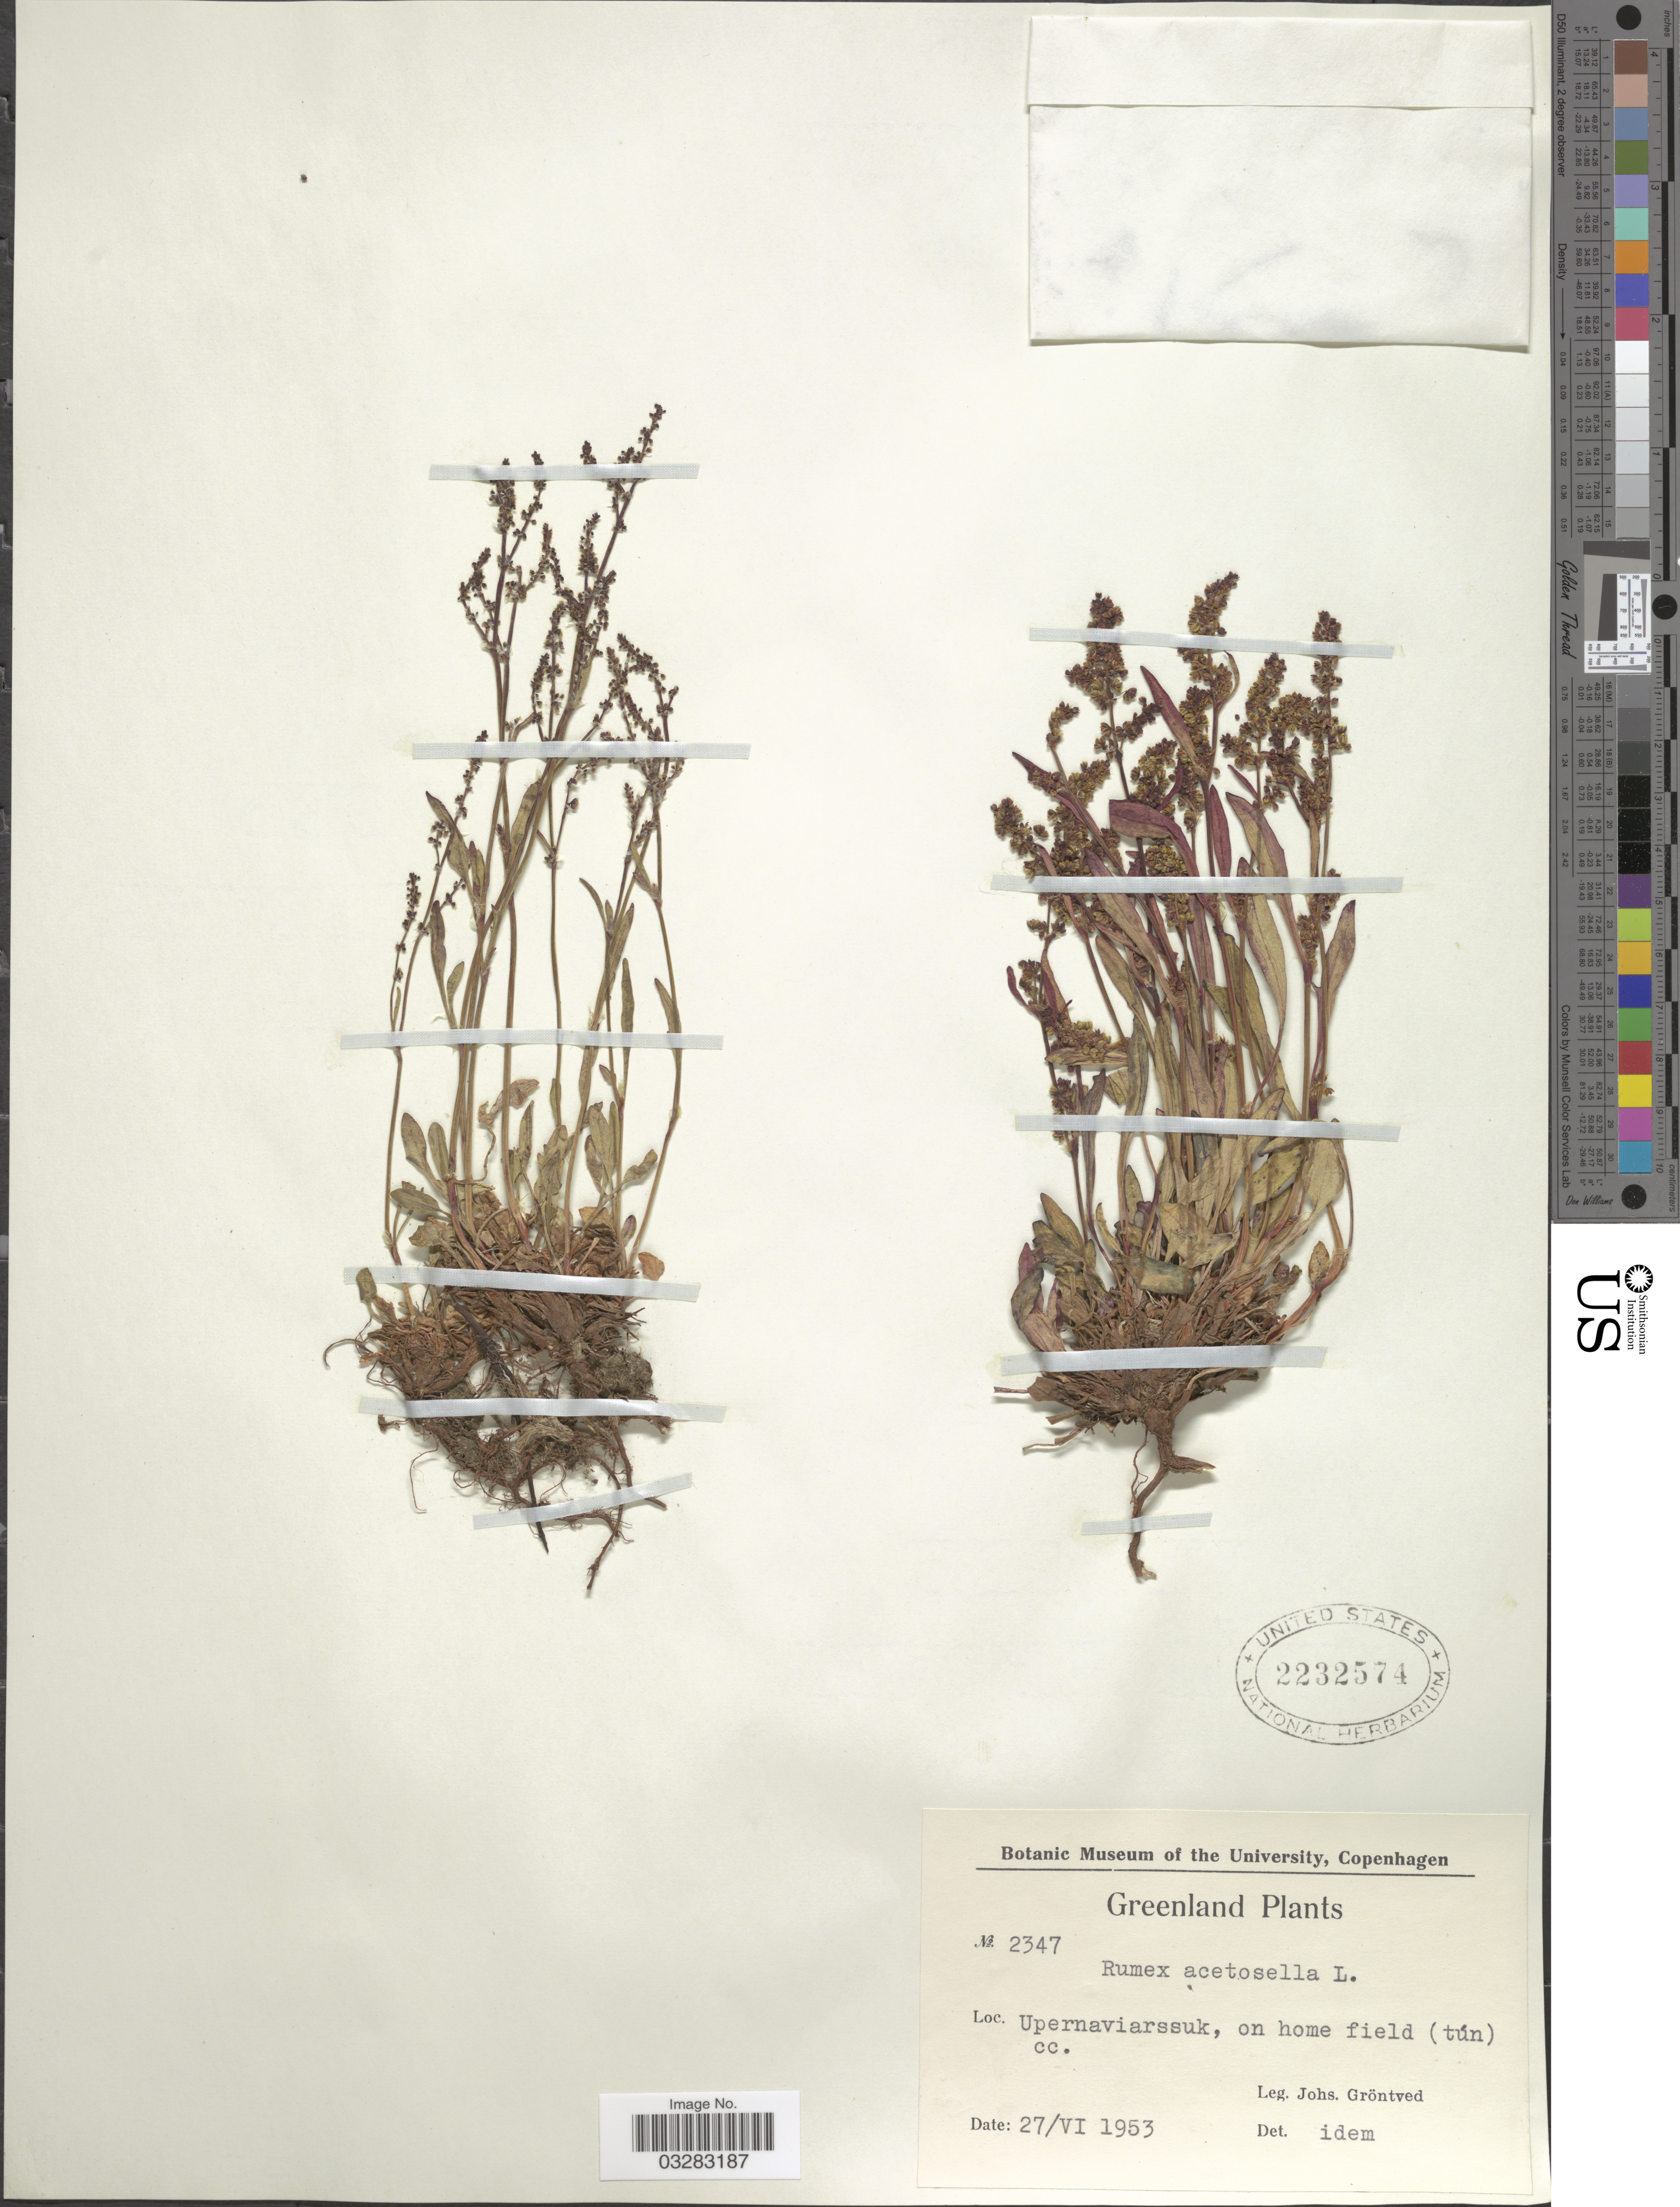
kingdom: Plantae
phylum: Tracheophyta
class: Magnoliopsida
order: Caryophyllales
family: Polygonaceae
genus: Rumex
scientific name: Rumex acetosella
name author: L.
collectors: J. Gröntved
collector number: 2347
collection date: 1953-06-27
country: Greenland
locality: Upernaviarssuk, on home field (tún) cc.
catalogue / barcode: US 2232574